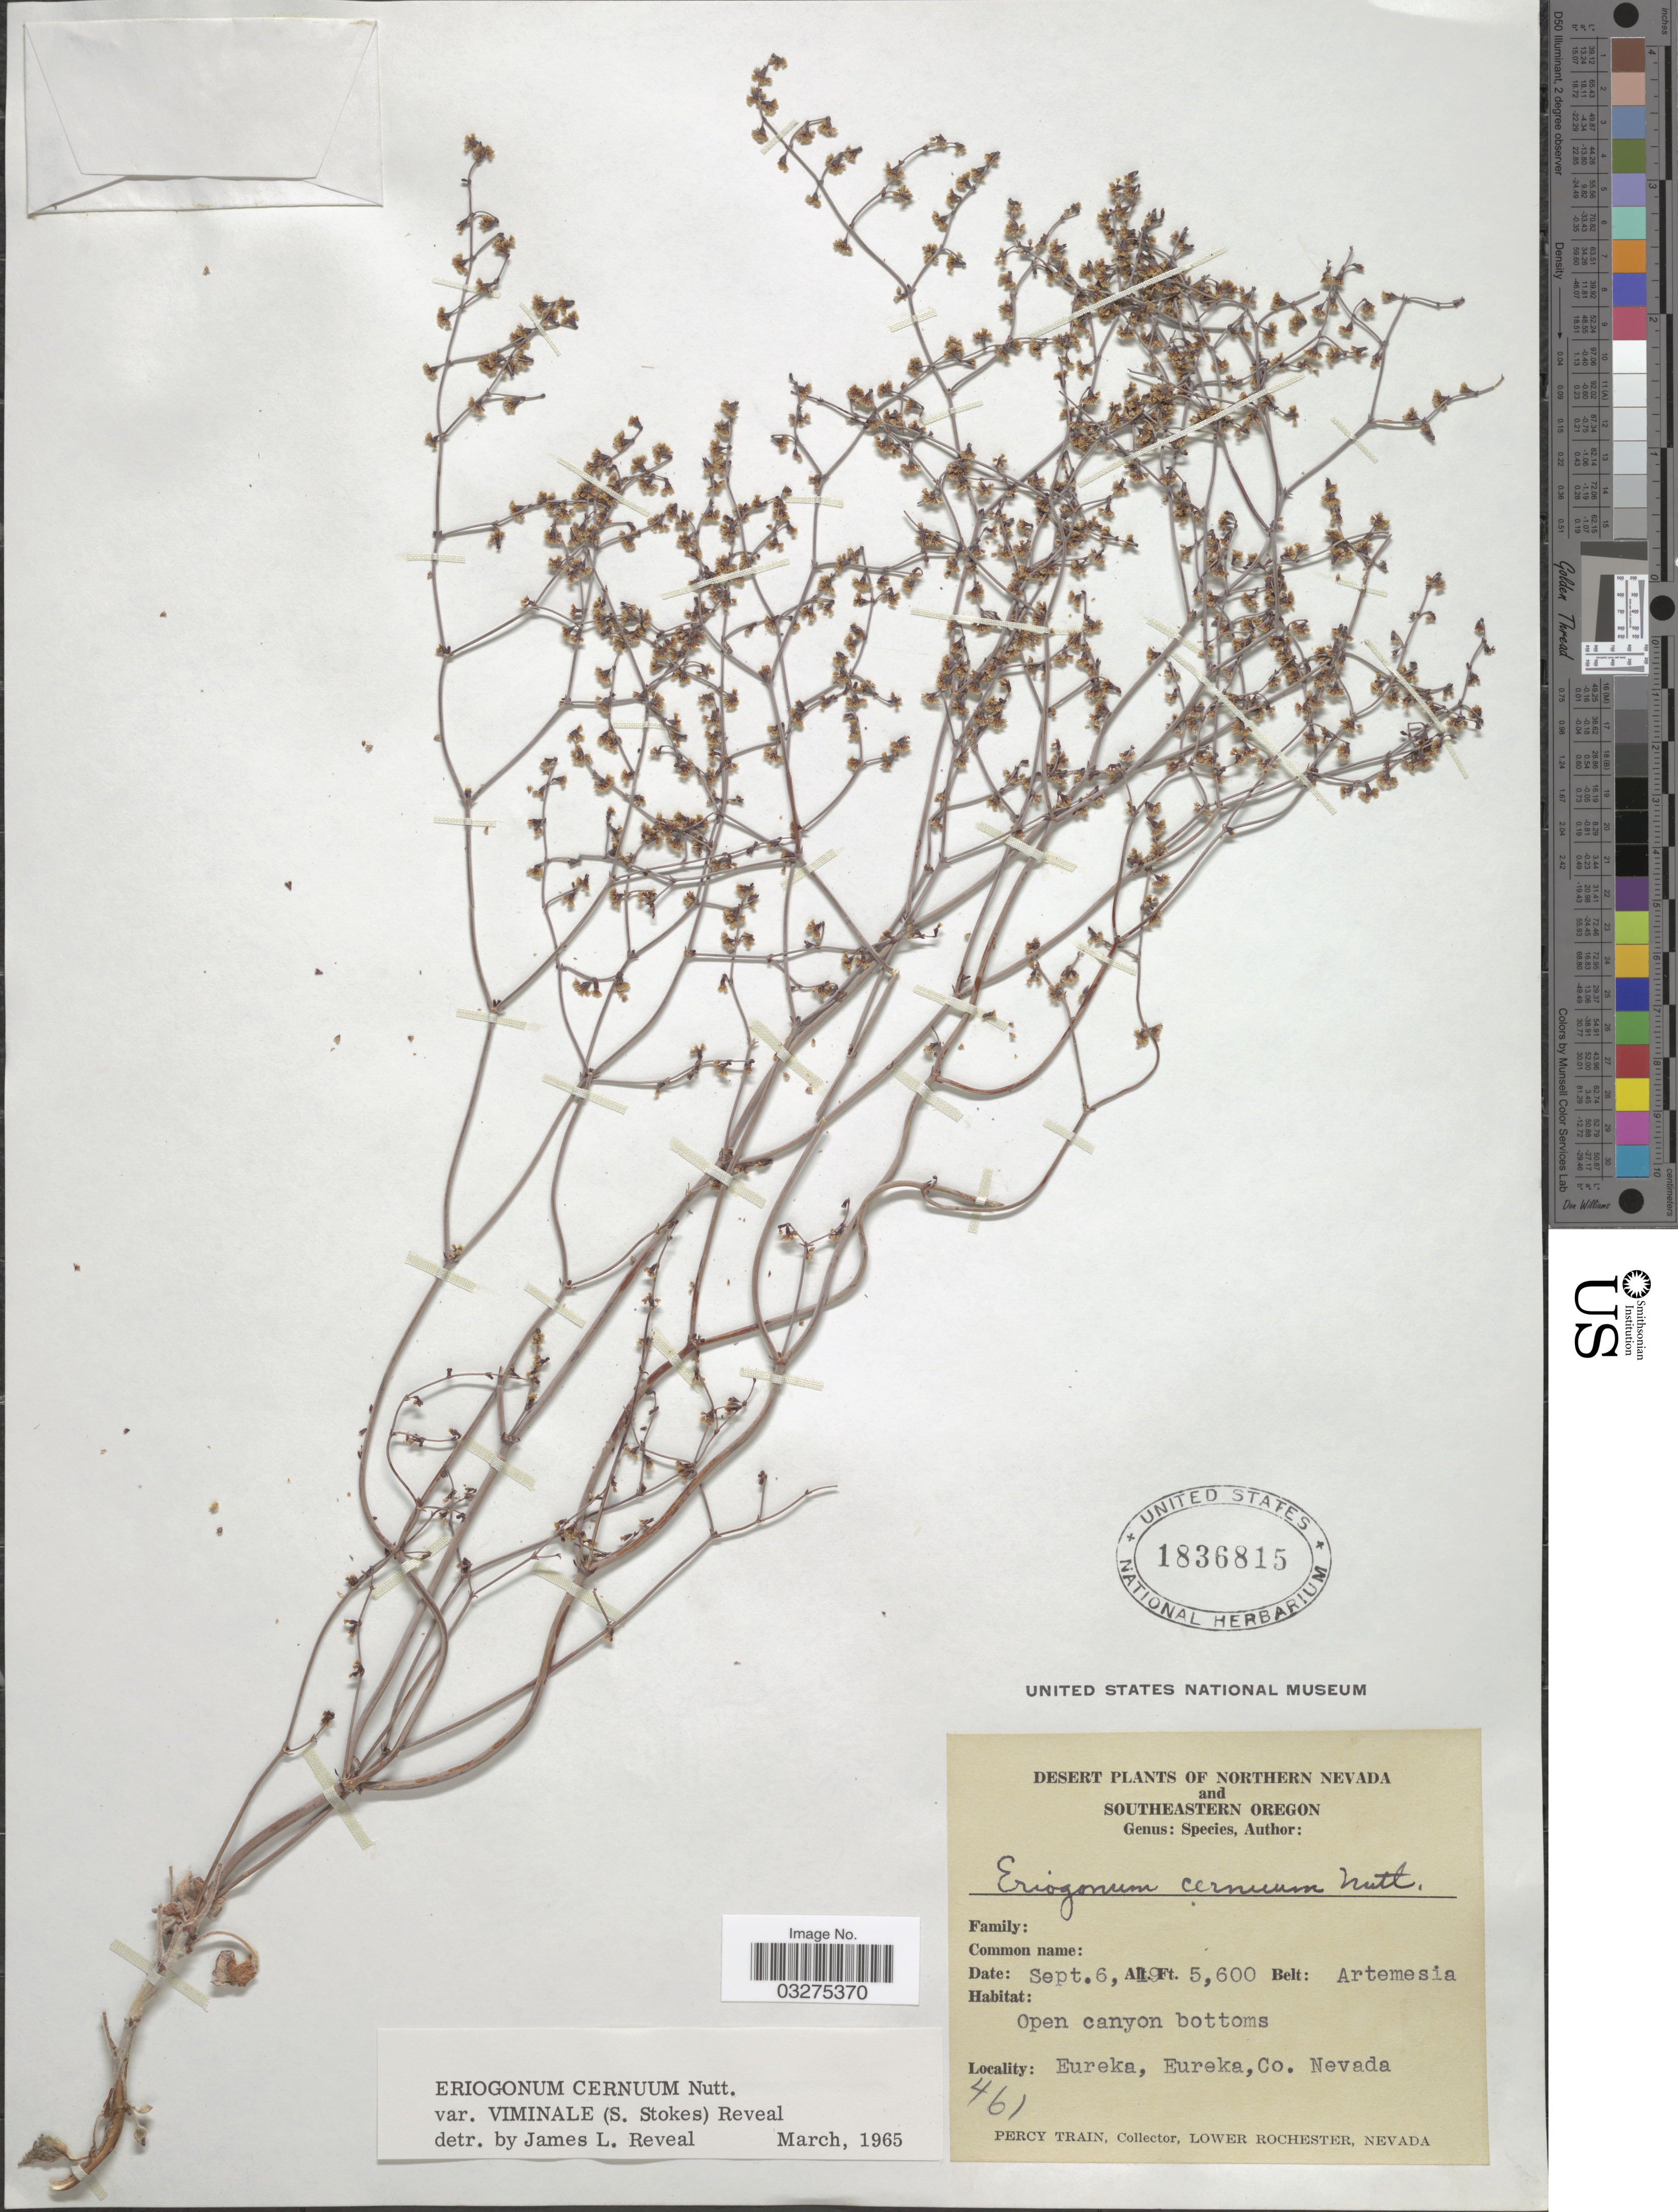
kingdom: Plantae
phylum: Tracheophyta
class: Magnoliopsida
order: Caryophyllales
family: Polygonaceae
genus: Eriogonum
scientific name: Eriogonum cernuum var. viminale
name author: (S. Stokes) Reveal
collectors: P. Train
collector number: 461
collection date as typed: Transcribed d/m/y: 6/9/19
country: United States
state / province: Nevada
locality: Northern Nevada. Belt: Artemesia. Eureka, Eureka, Co.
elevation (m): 1707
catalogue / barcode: US 1836815